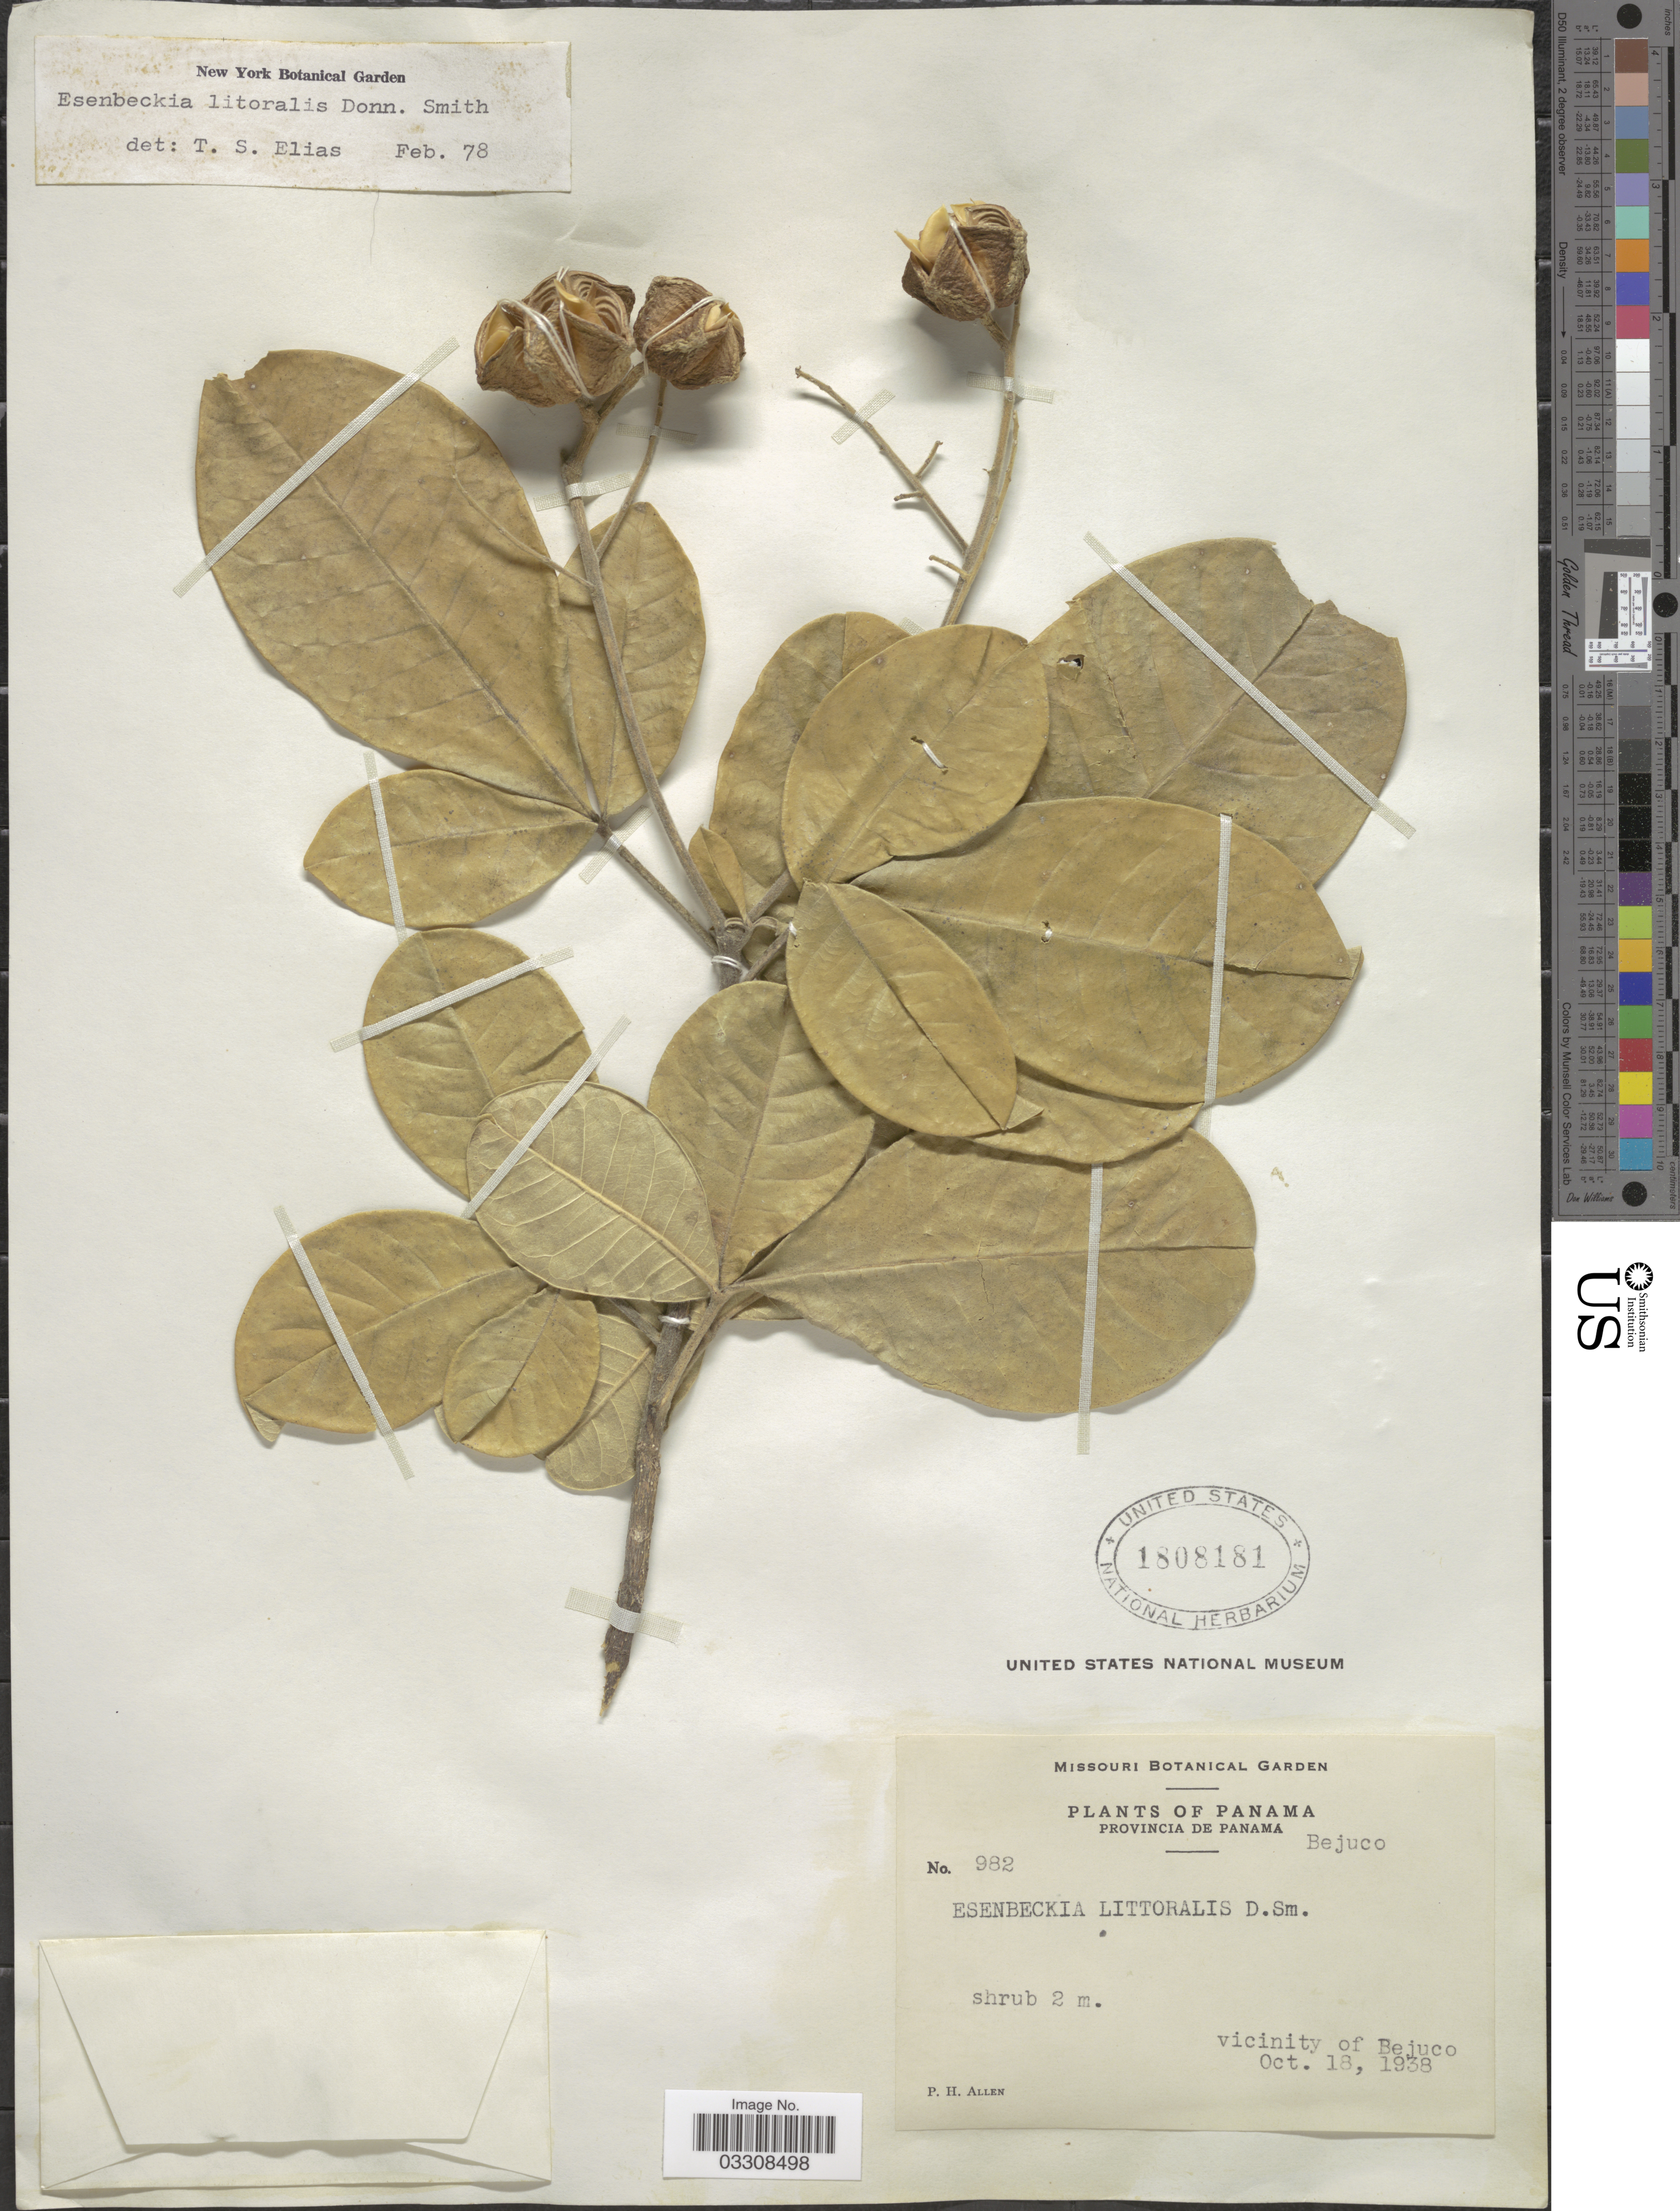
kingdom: Plantae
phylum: Tracheophyta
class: Magnoliopsida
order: Sapindales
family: Rutaceae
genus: Esenbeckia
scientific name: Esenbeckia litoralis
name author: Donn. Sm.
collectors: P. H. Allen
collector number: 982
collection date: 1938-10-18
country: Panama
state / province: Panamá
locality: Bejuco. Vicinity of Bejuco.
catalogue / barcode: US 1808181